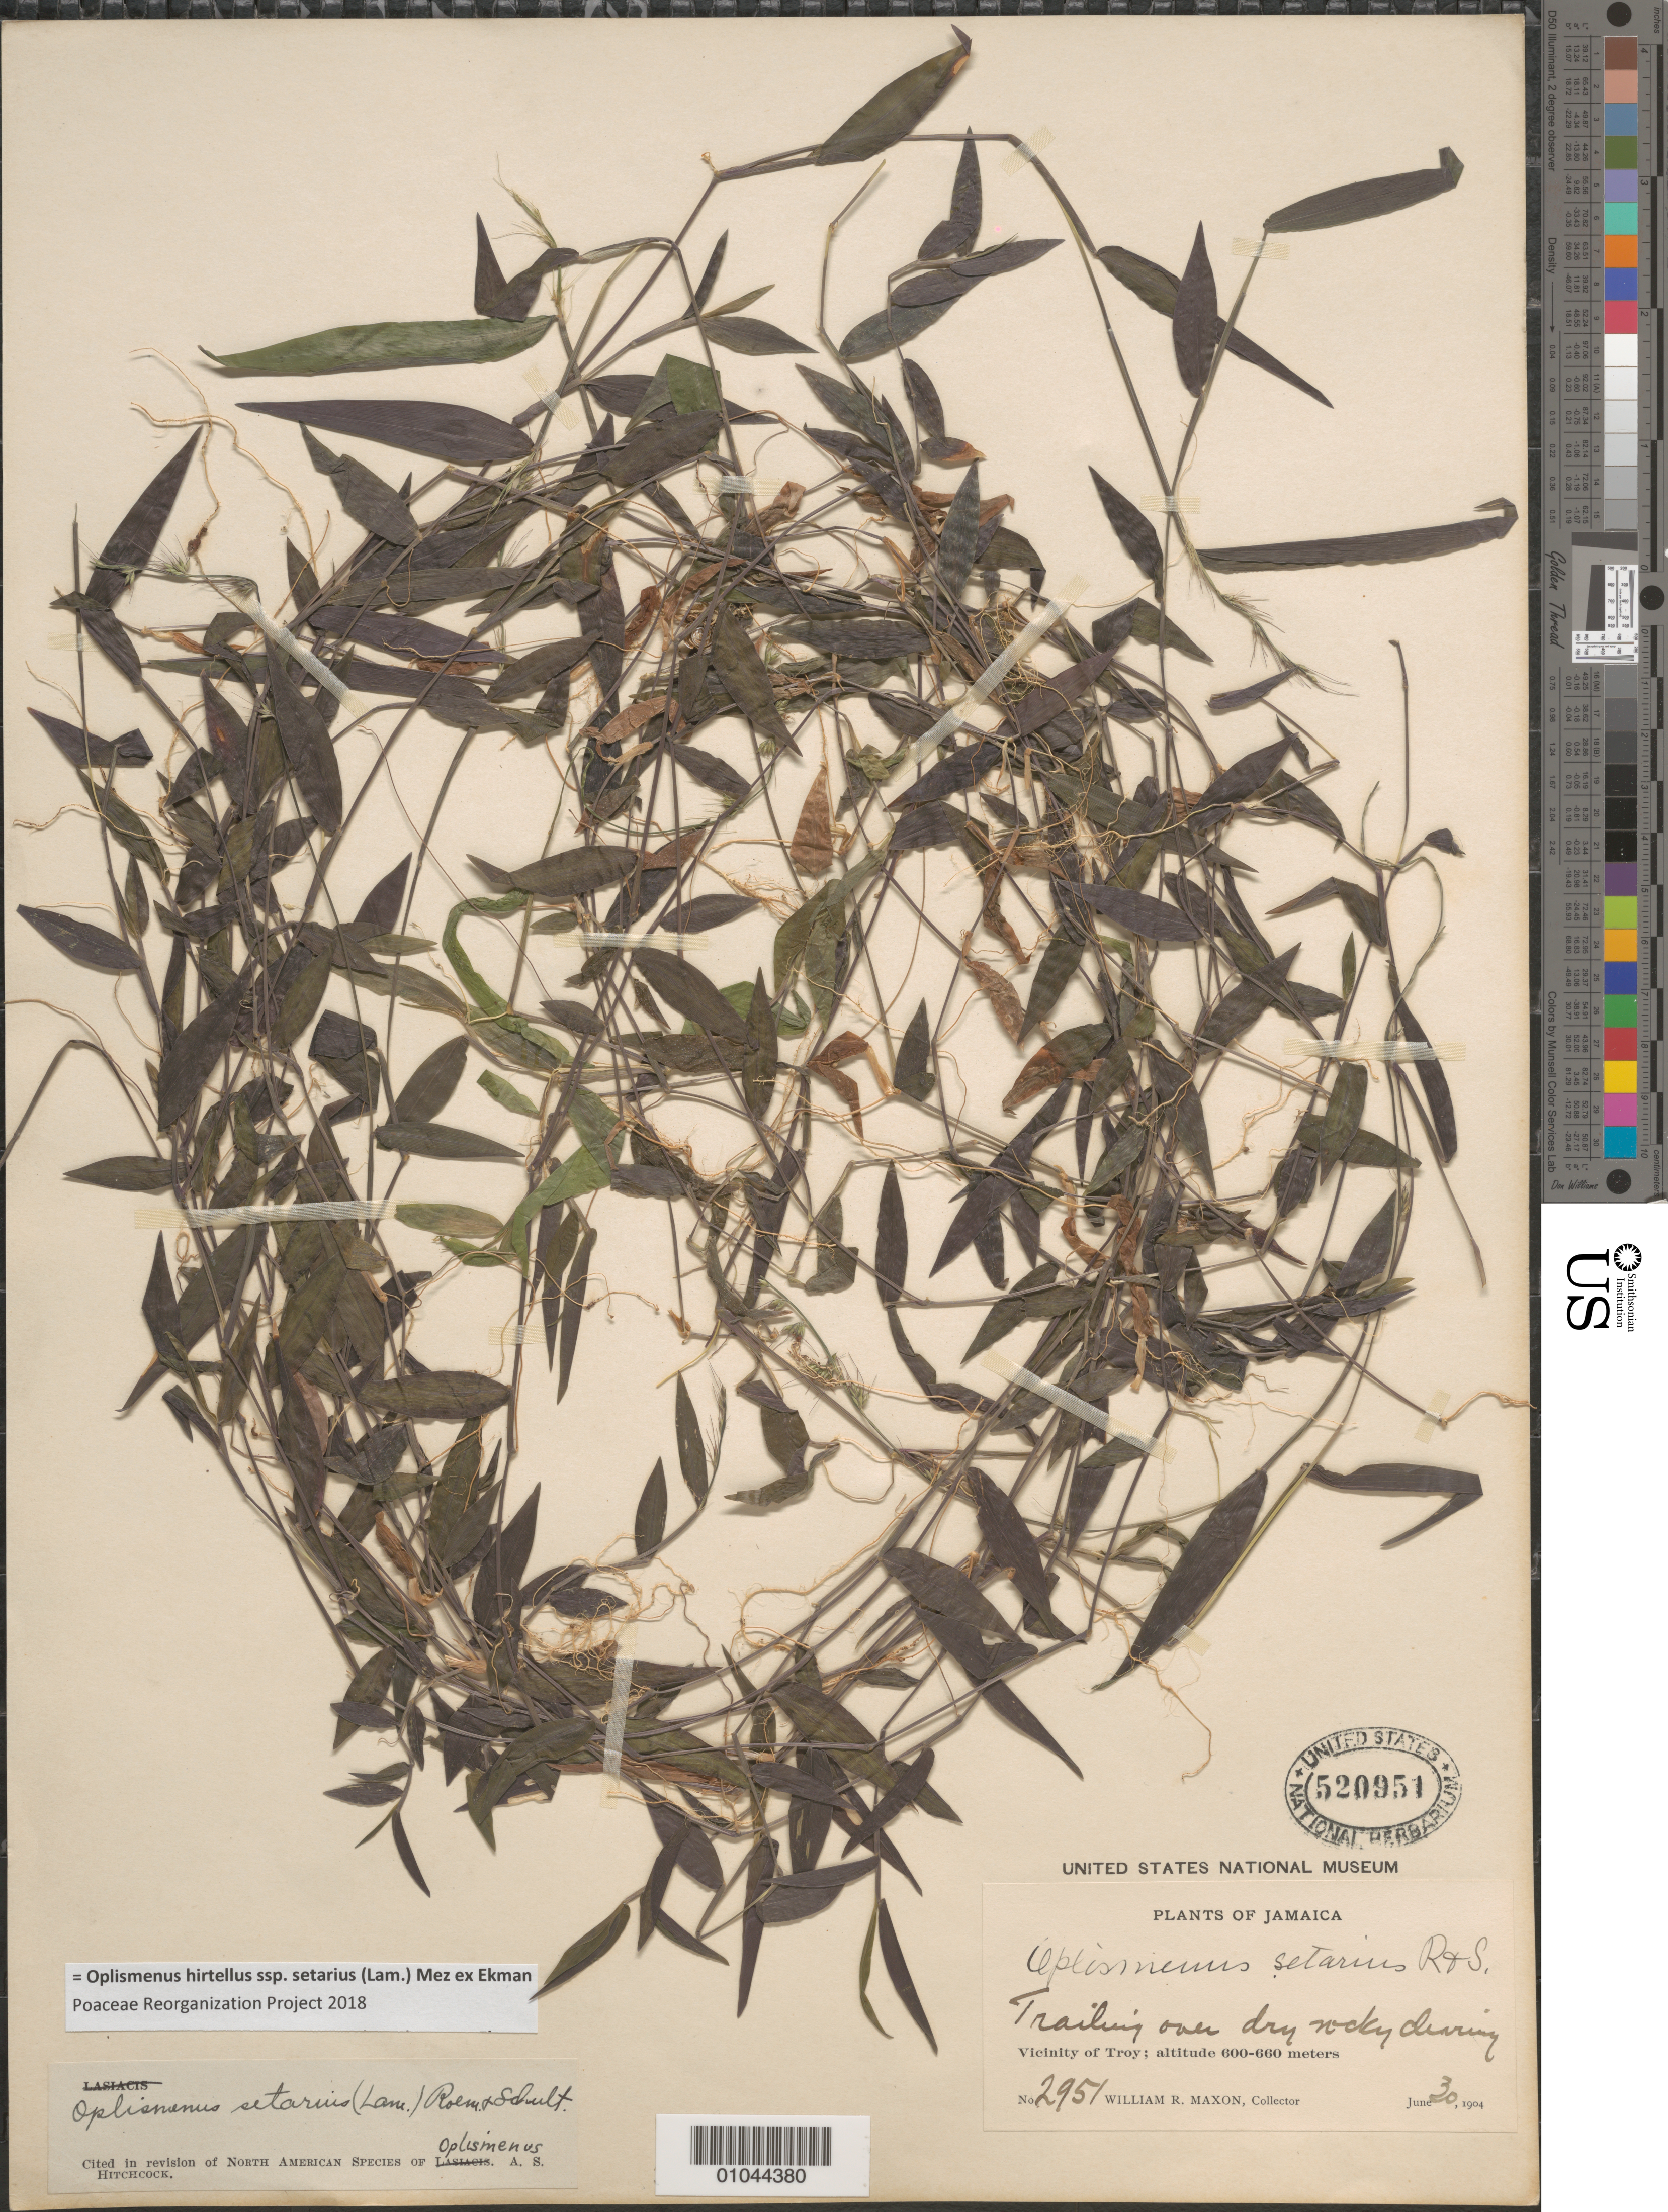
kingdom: Plantae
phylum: Tracheophyta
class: Liliopsida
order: Poales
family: Poaceae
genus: Oplismenus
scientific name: Oplismenus hirtellus subsp. setarius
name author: (Lam.) Mez ex Ekman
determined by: Poaceae Reorganization Project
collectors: W. R. Maxon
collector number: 2951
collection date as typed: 30 Jun 1904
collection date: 1904-06-30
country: Jamaica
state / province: Trelawny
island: Jamaica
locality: Vicinity of Troy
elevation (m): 600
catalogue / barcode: US 520951